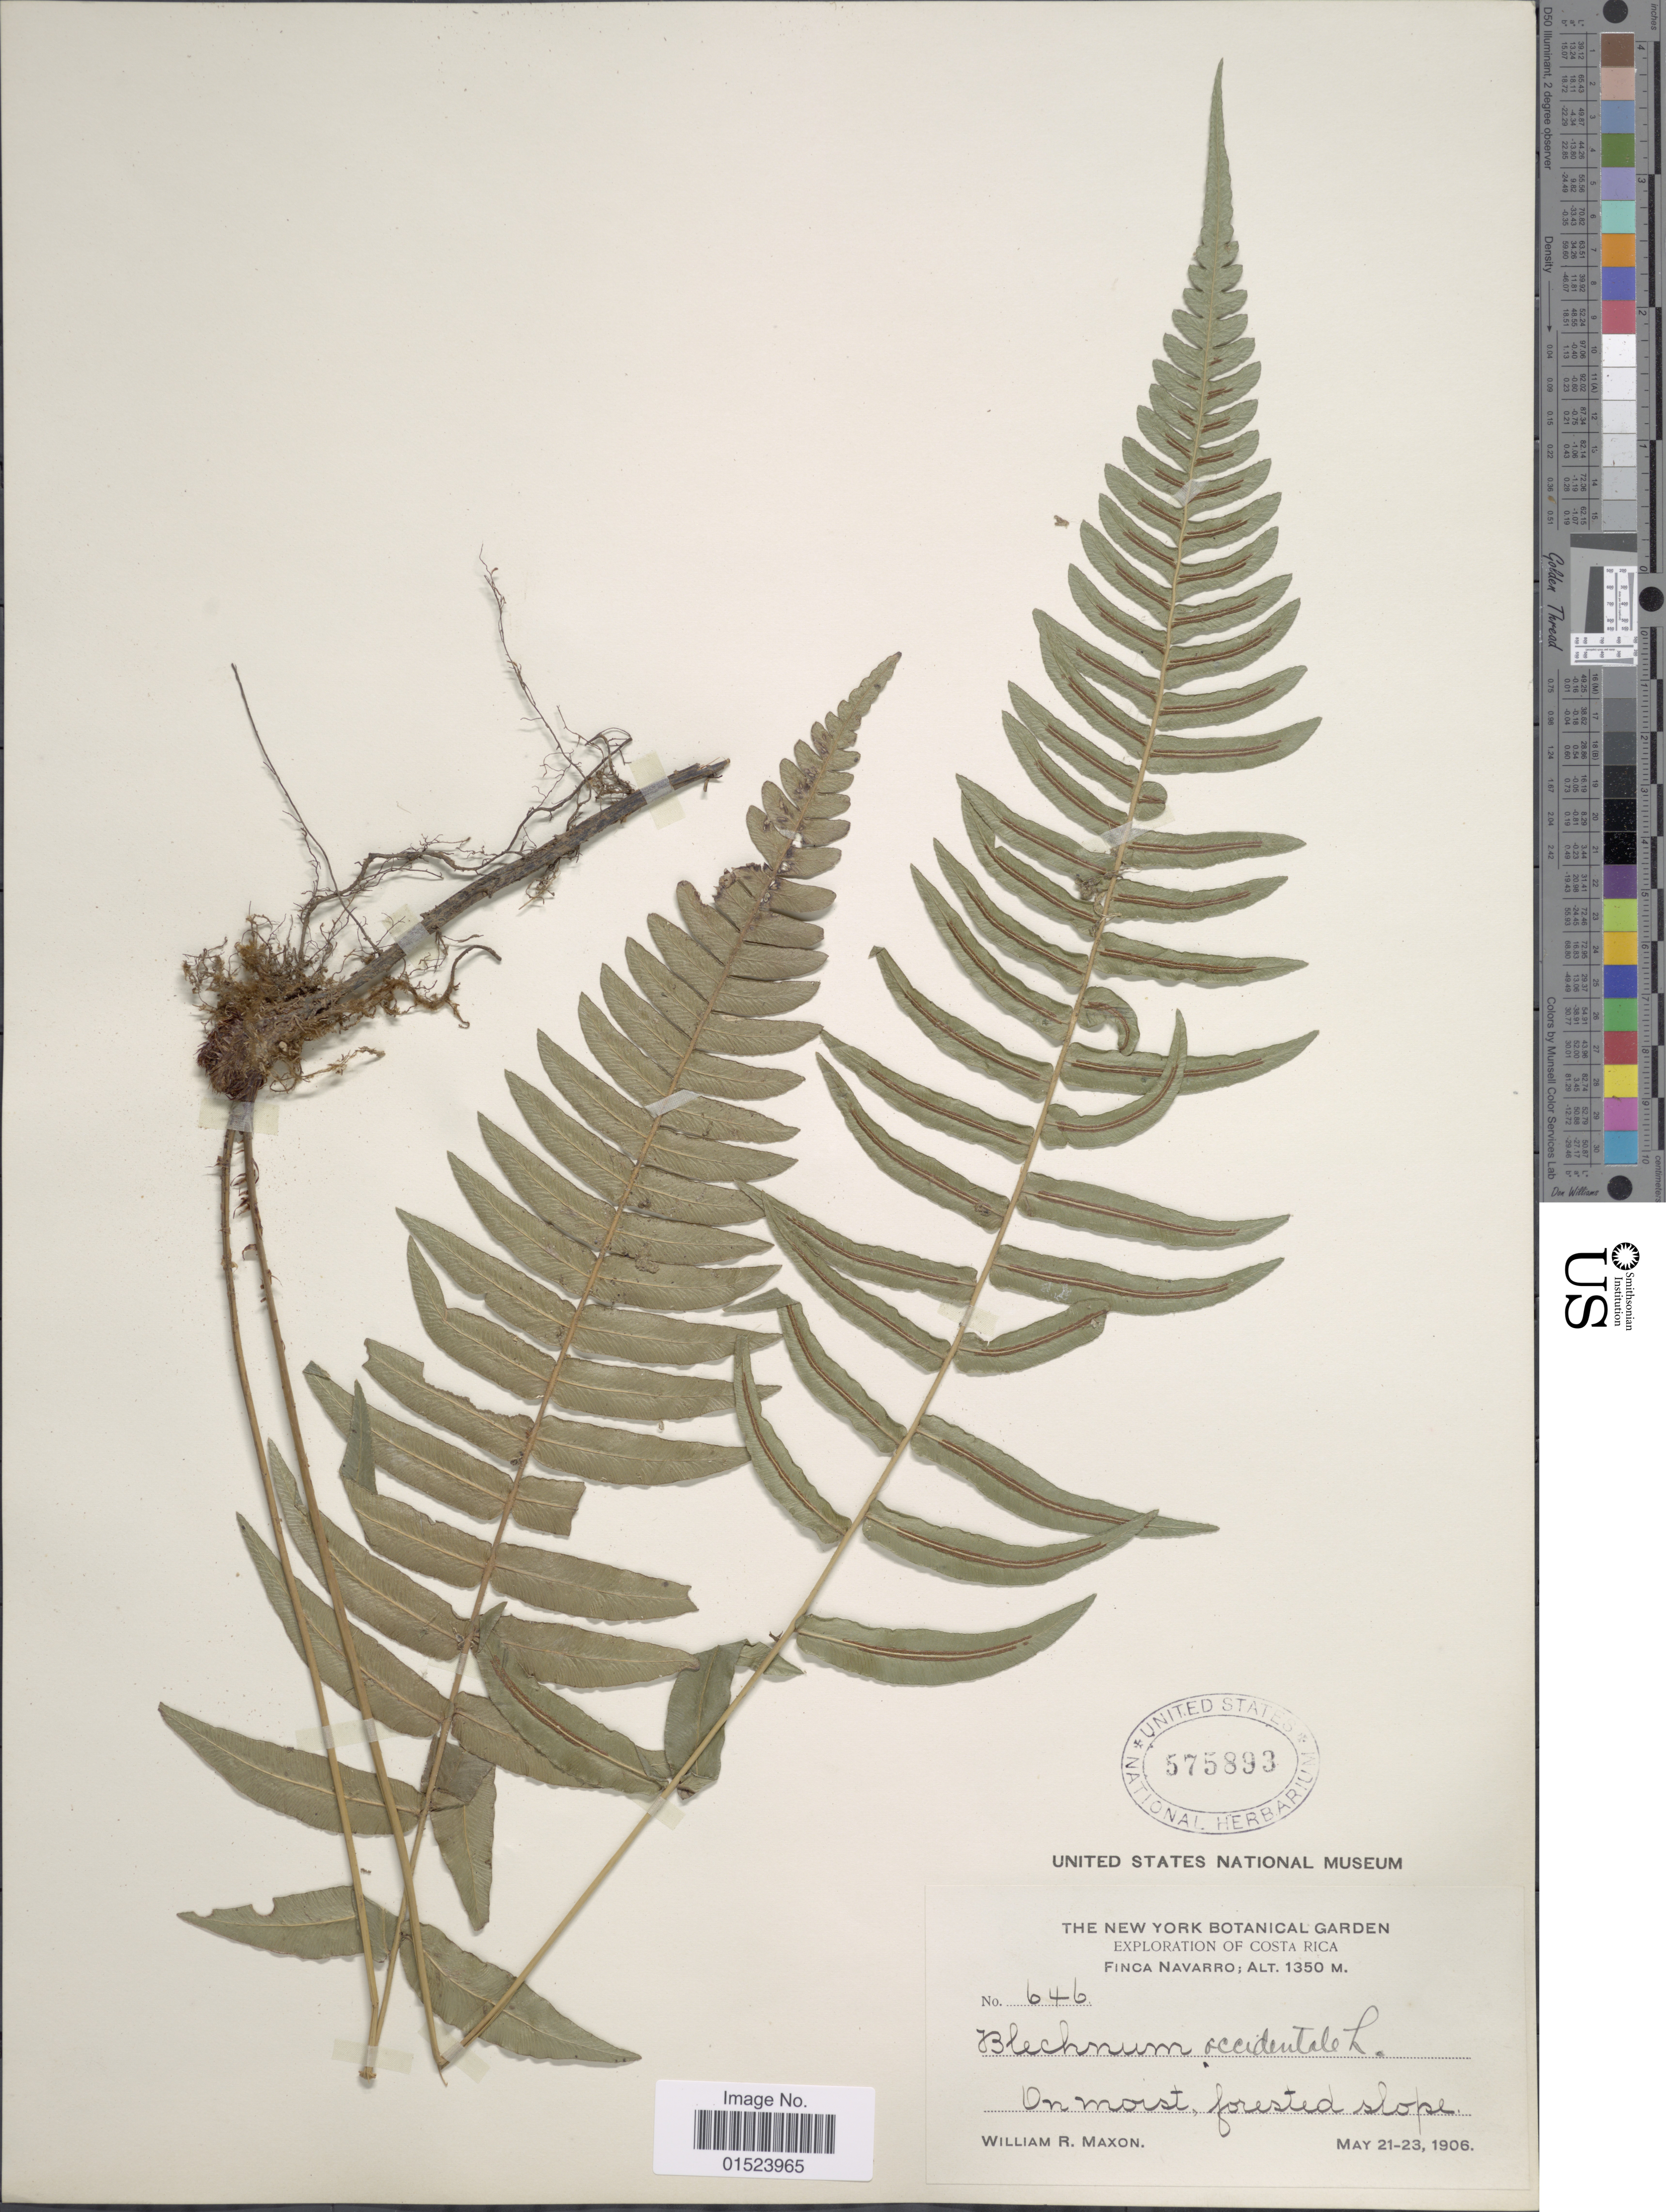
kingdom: Plantae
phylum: Tracheophyta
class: Polypodiopsida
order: Polypodiales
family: Blechnaceae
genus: Blechnum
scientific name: Blechnum glandulosum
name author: Link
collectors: W. R. Maxon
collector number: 646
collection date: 1906-05-21/1906-05-23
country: Costa Rica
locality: Finca Navarro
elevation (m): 1350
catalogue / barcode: US 575893